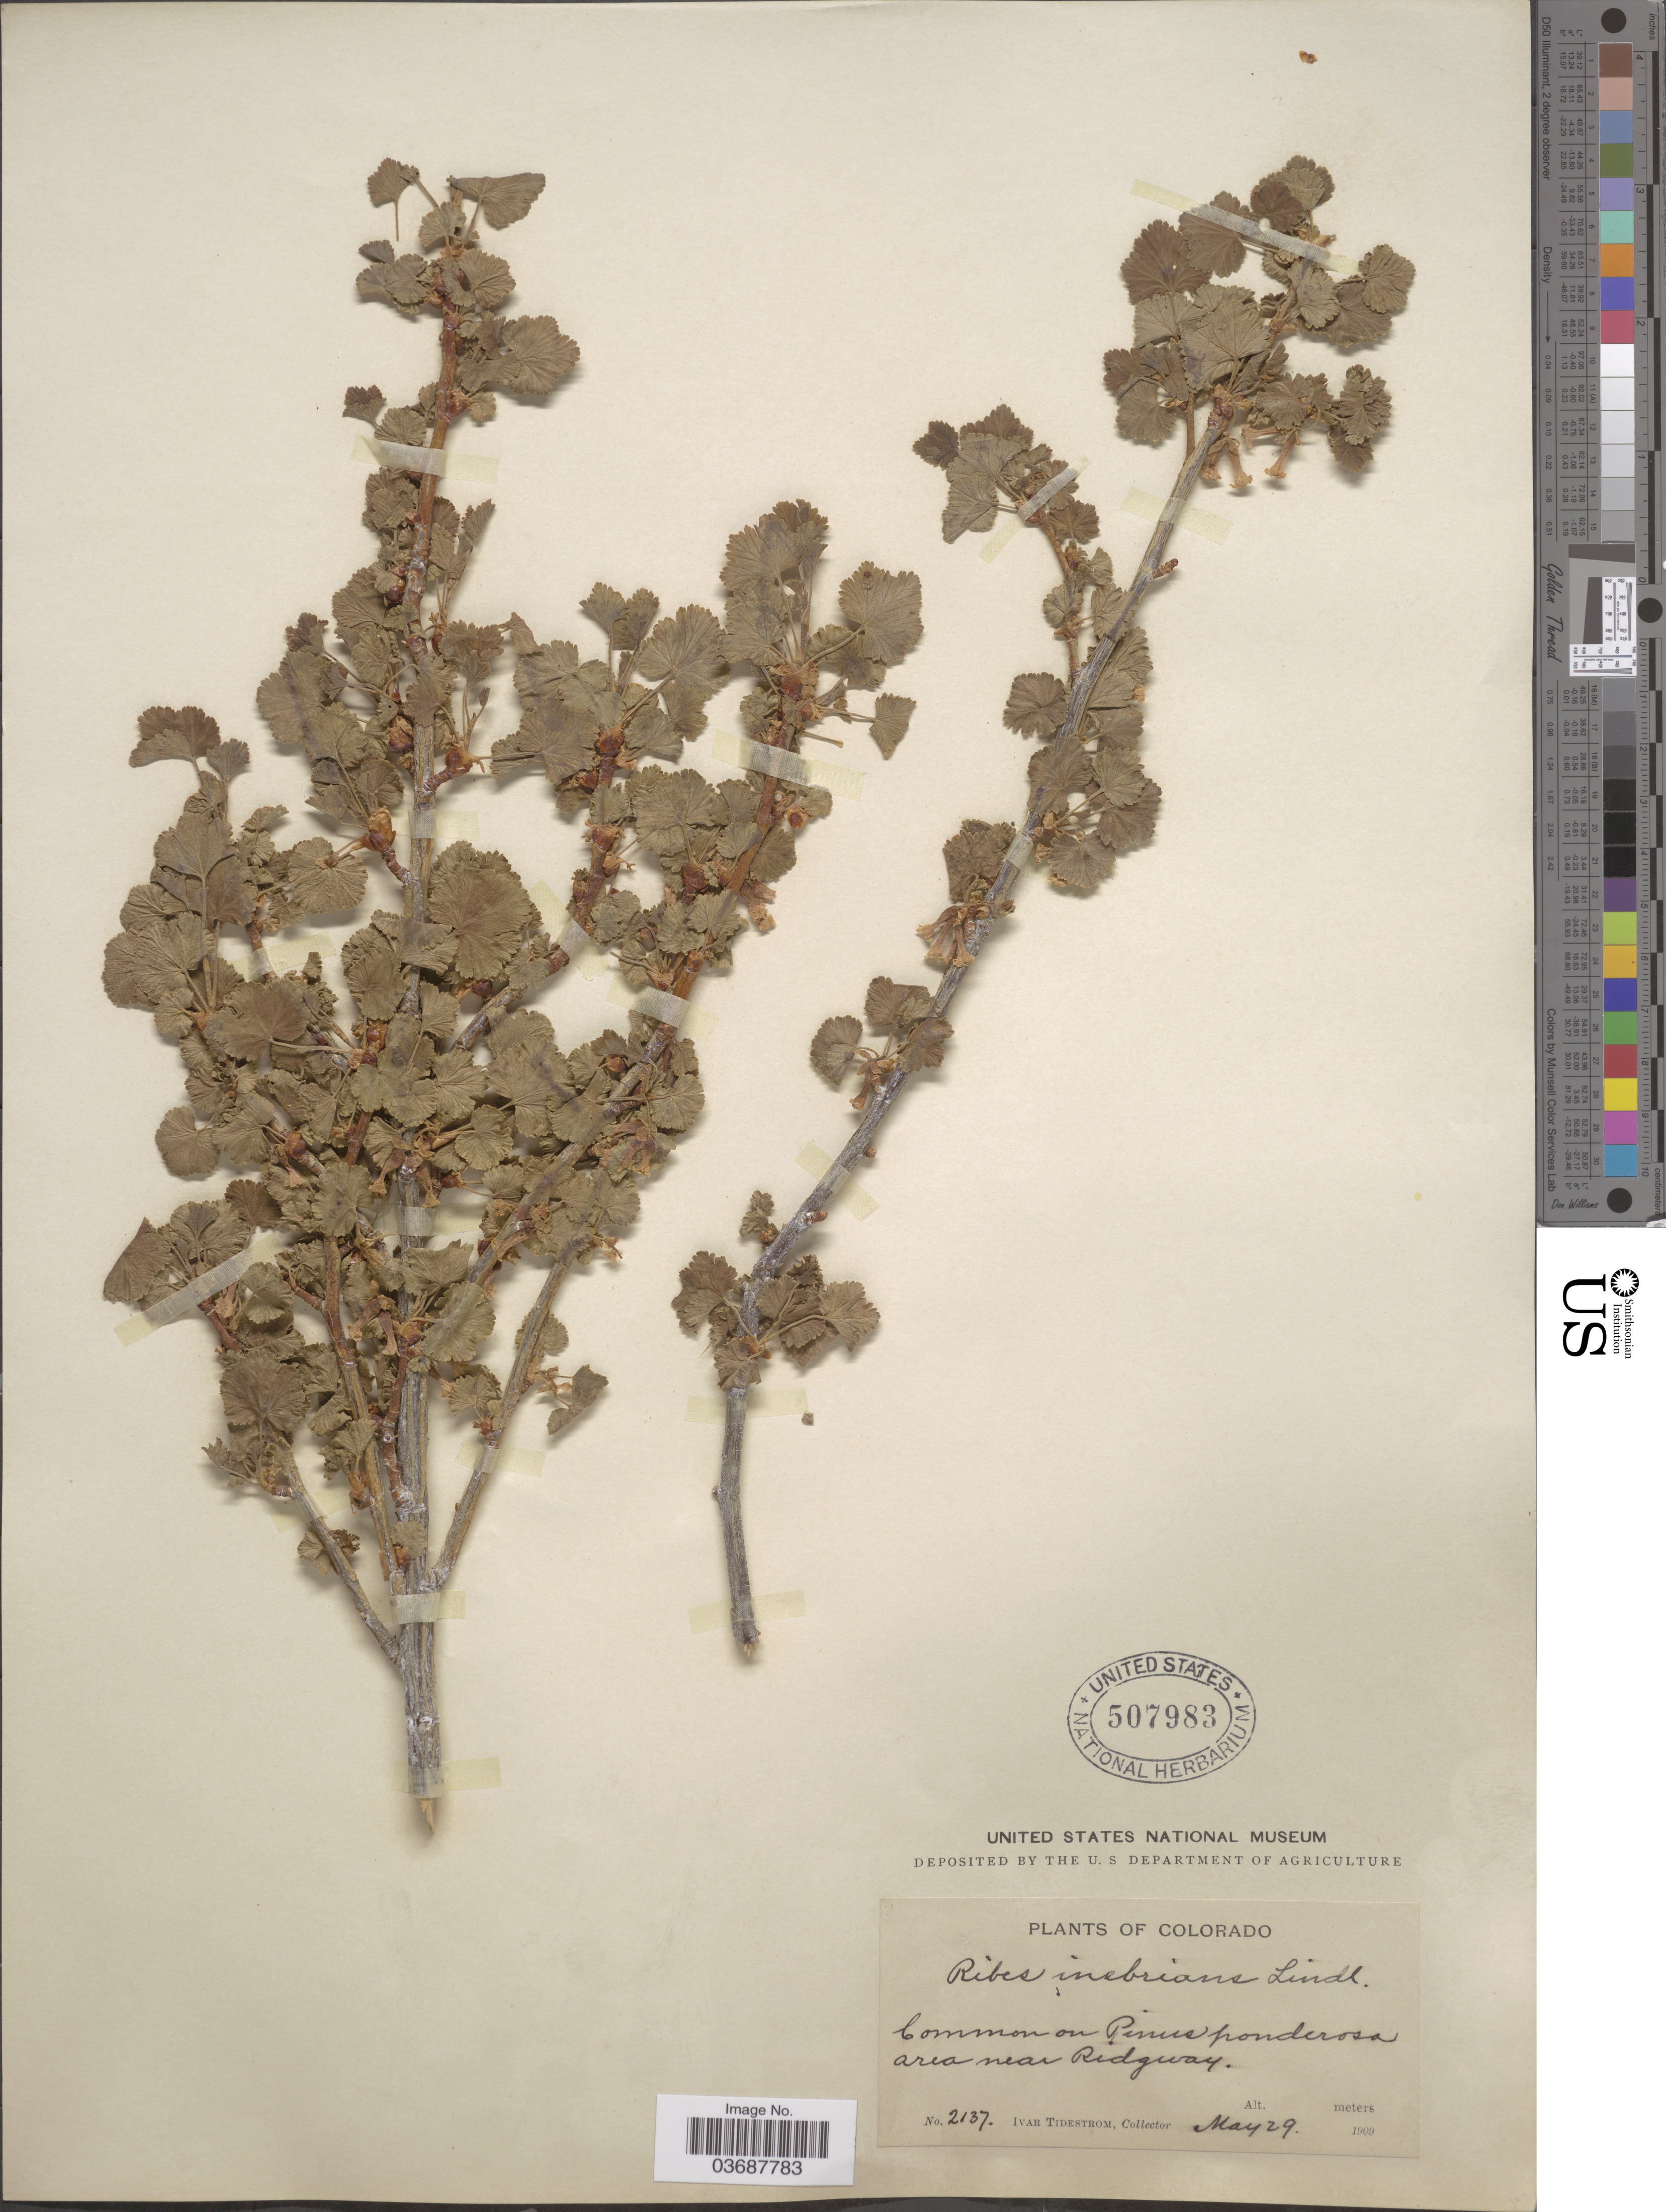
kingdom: Plantae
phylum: Tracheophyta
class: Magnoliopsida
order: Saxifragales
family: Grossulariaceae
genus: Ribes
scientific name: Ribes inebrians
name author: Lindl.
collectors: I. F. Tidestrom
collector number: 2137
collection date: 1909-05-29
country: United States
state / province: Colorado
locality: On Pinus ponderosa area near Ridgway.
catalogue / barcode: US 507983